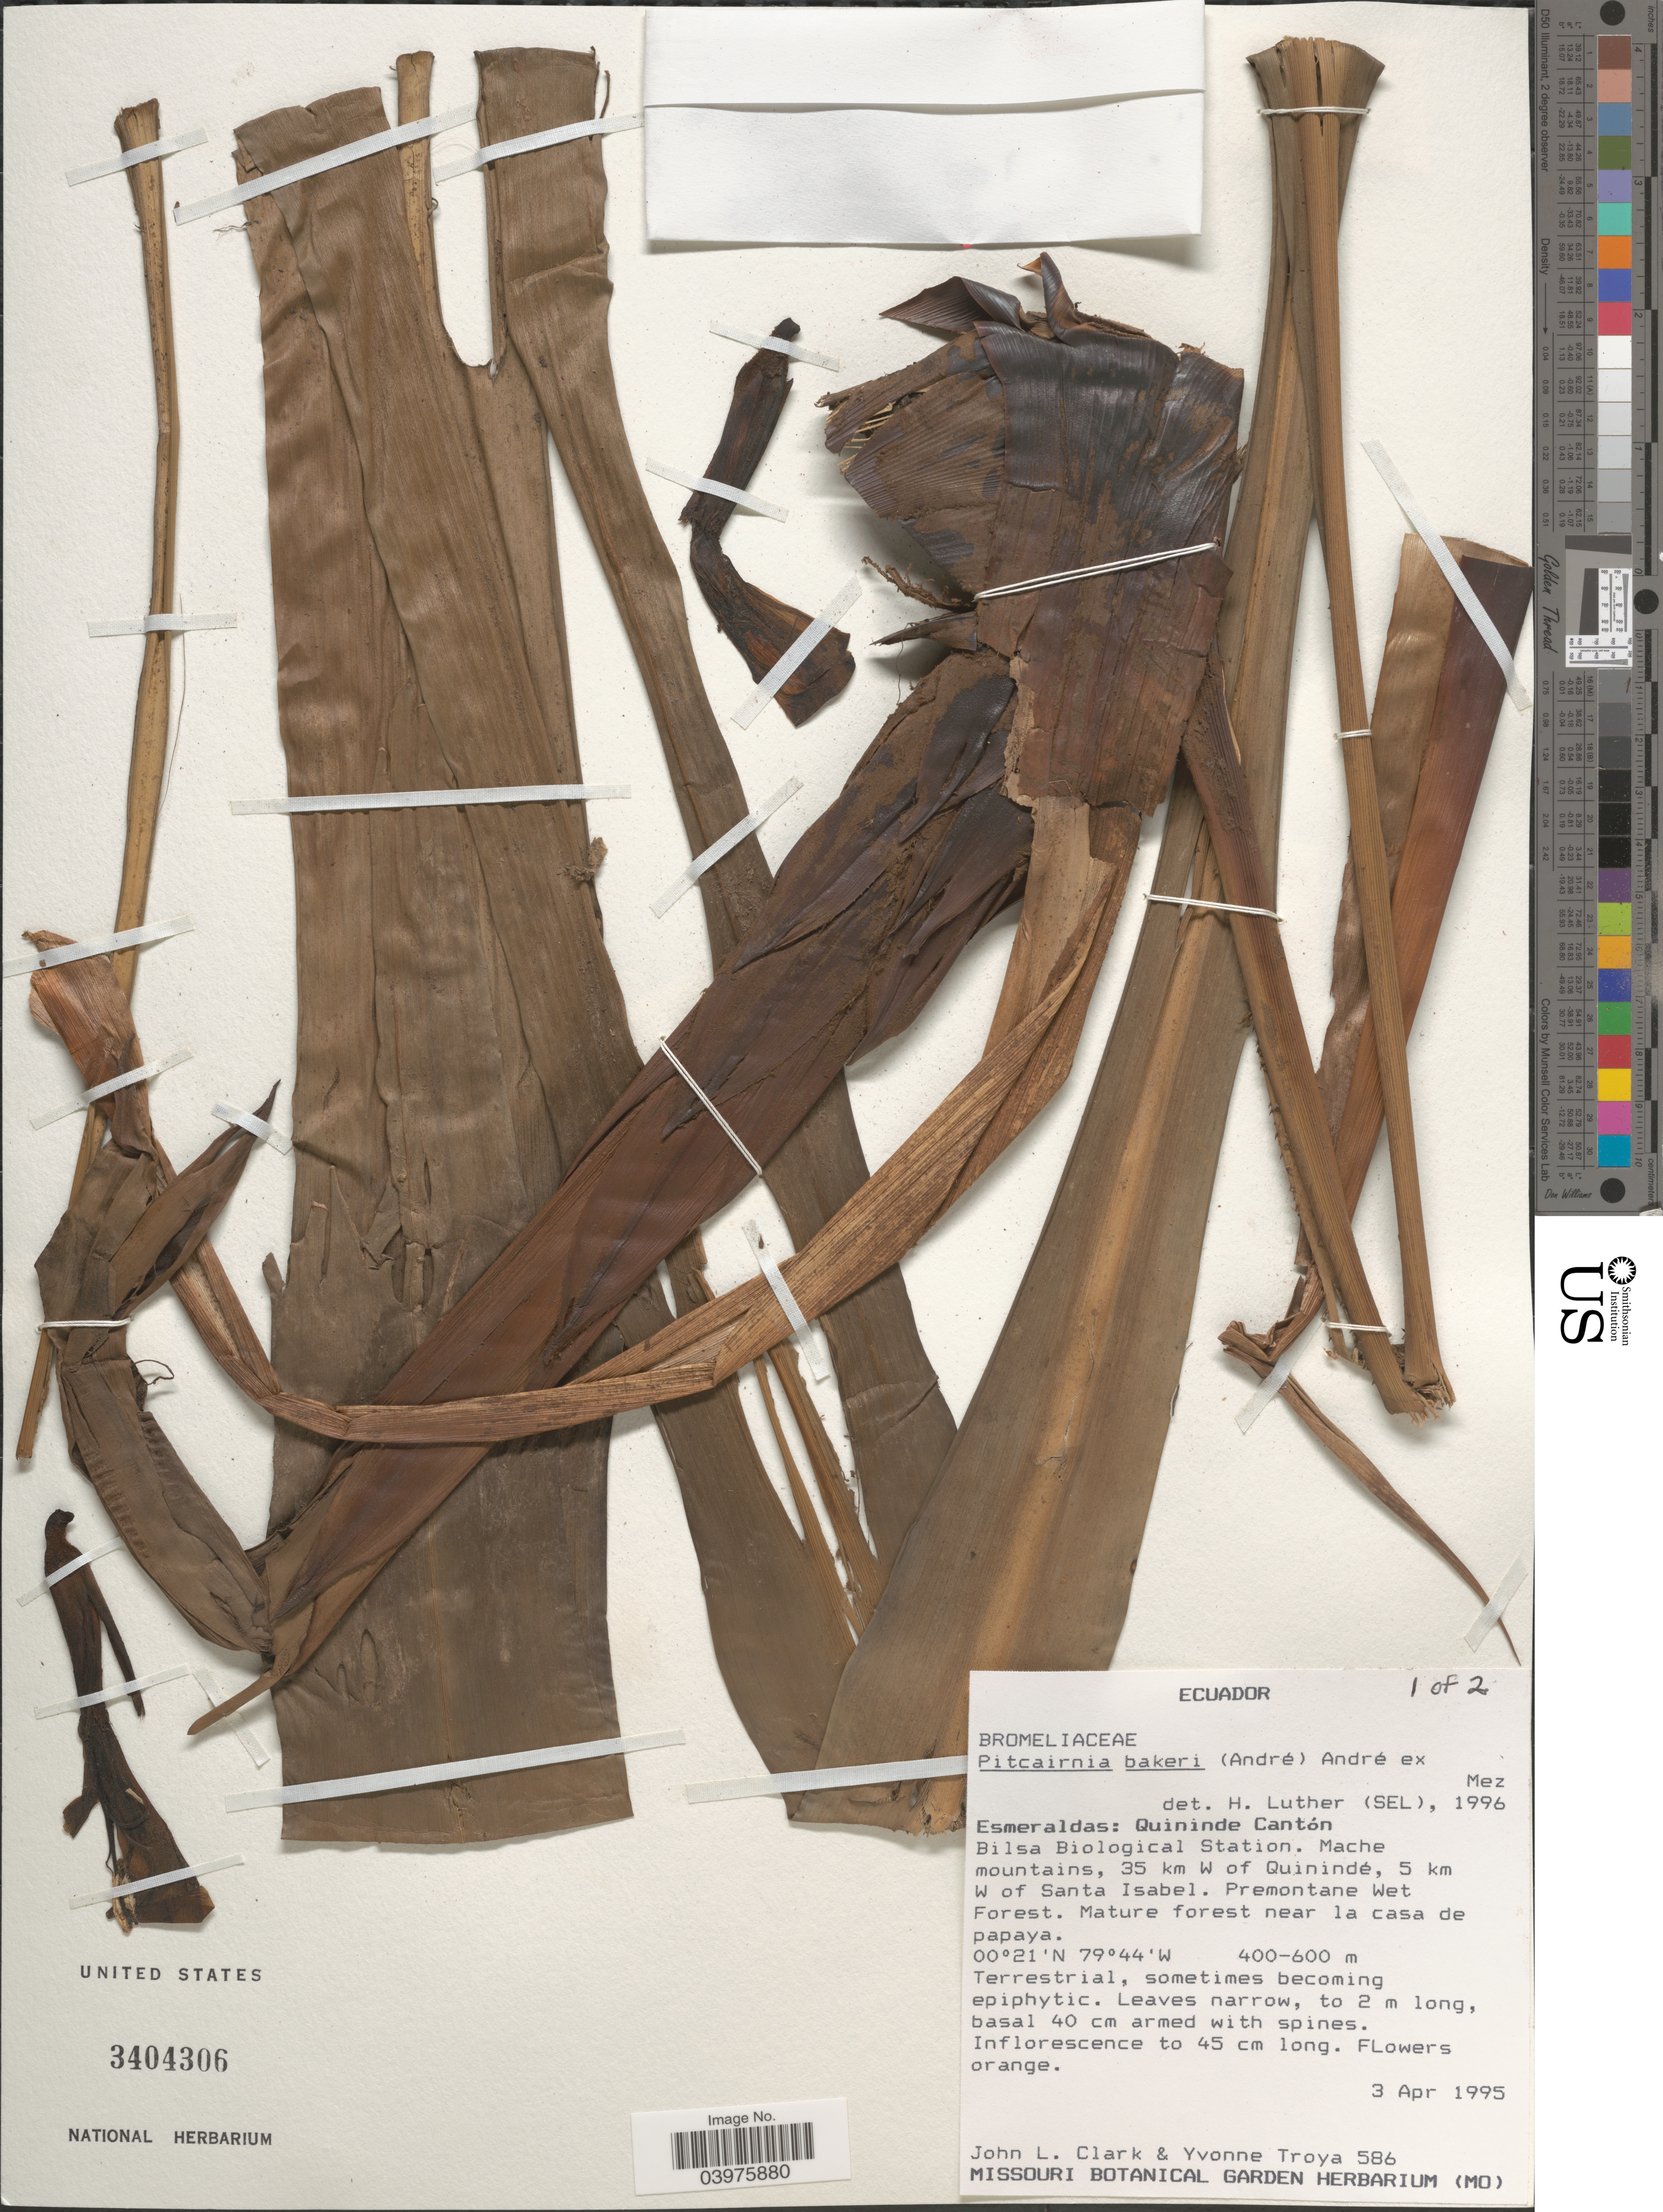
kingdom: Plantae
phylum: Tracheophyta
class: Liliopsida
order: Poales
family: Bromeliaceae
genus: Pitcairnia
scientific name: Pitcairnia bakeri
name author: (André) André ex Mez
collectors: J. L. Clark & Y. Troya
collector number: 586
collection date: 1995-04-03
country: Ecuador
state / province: Esmeraldas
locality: Quininde Cantón. Bilsa Biological Station. Mache mountains, 35 km W of Quinindé, 5 km W of Santa Isabel. Premontane Wet Forest.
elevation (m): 400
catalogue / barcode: US 3404306